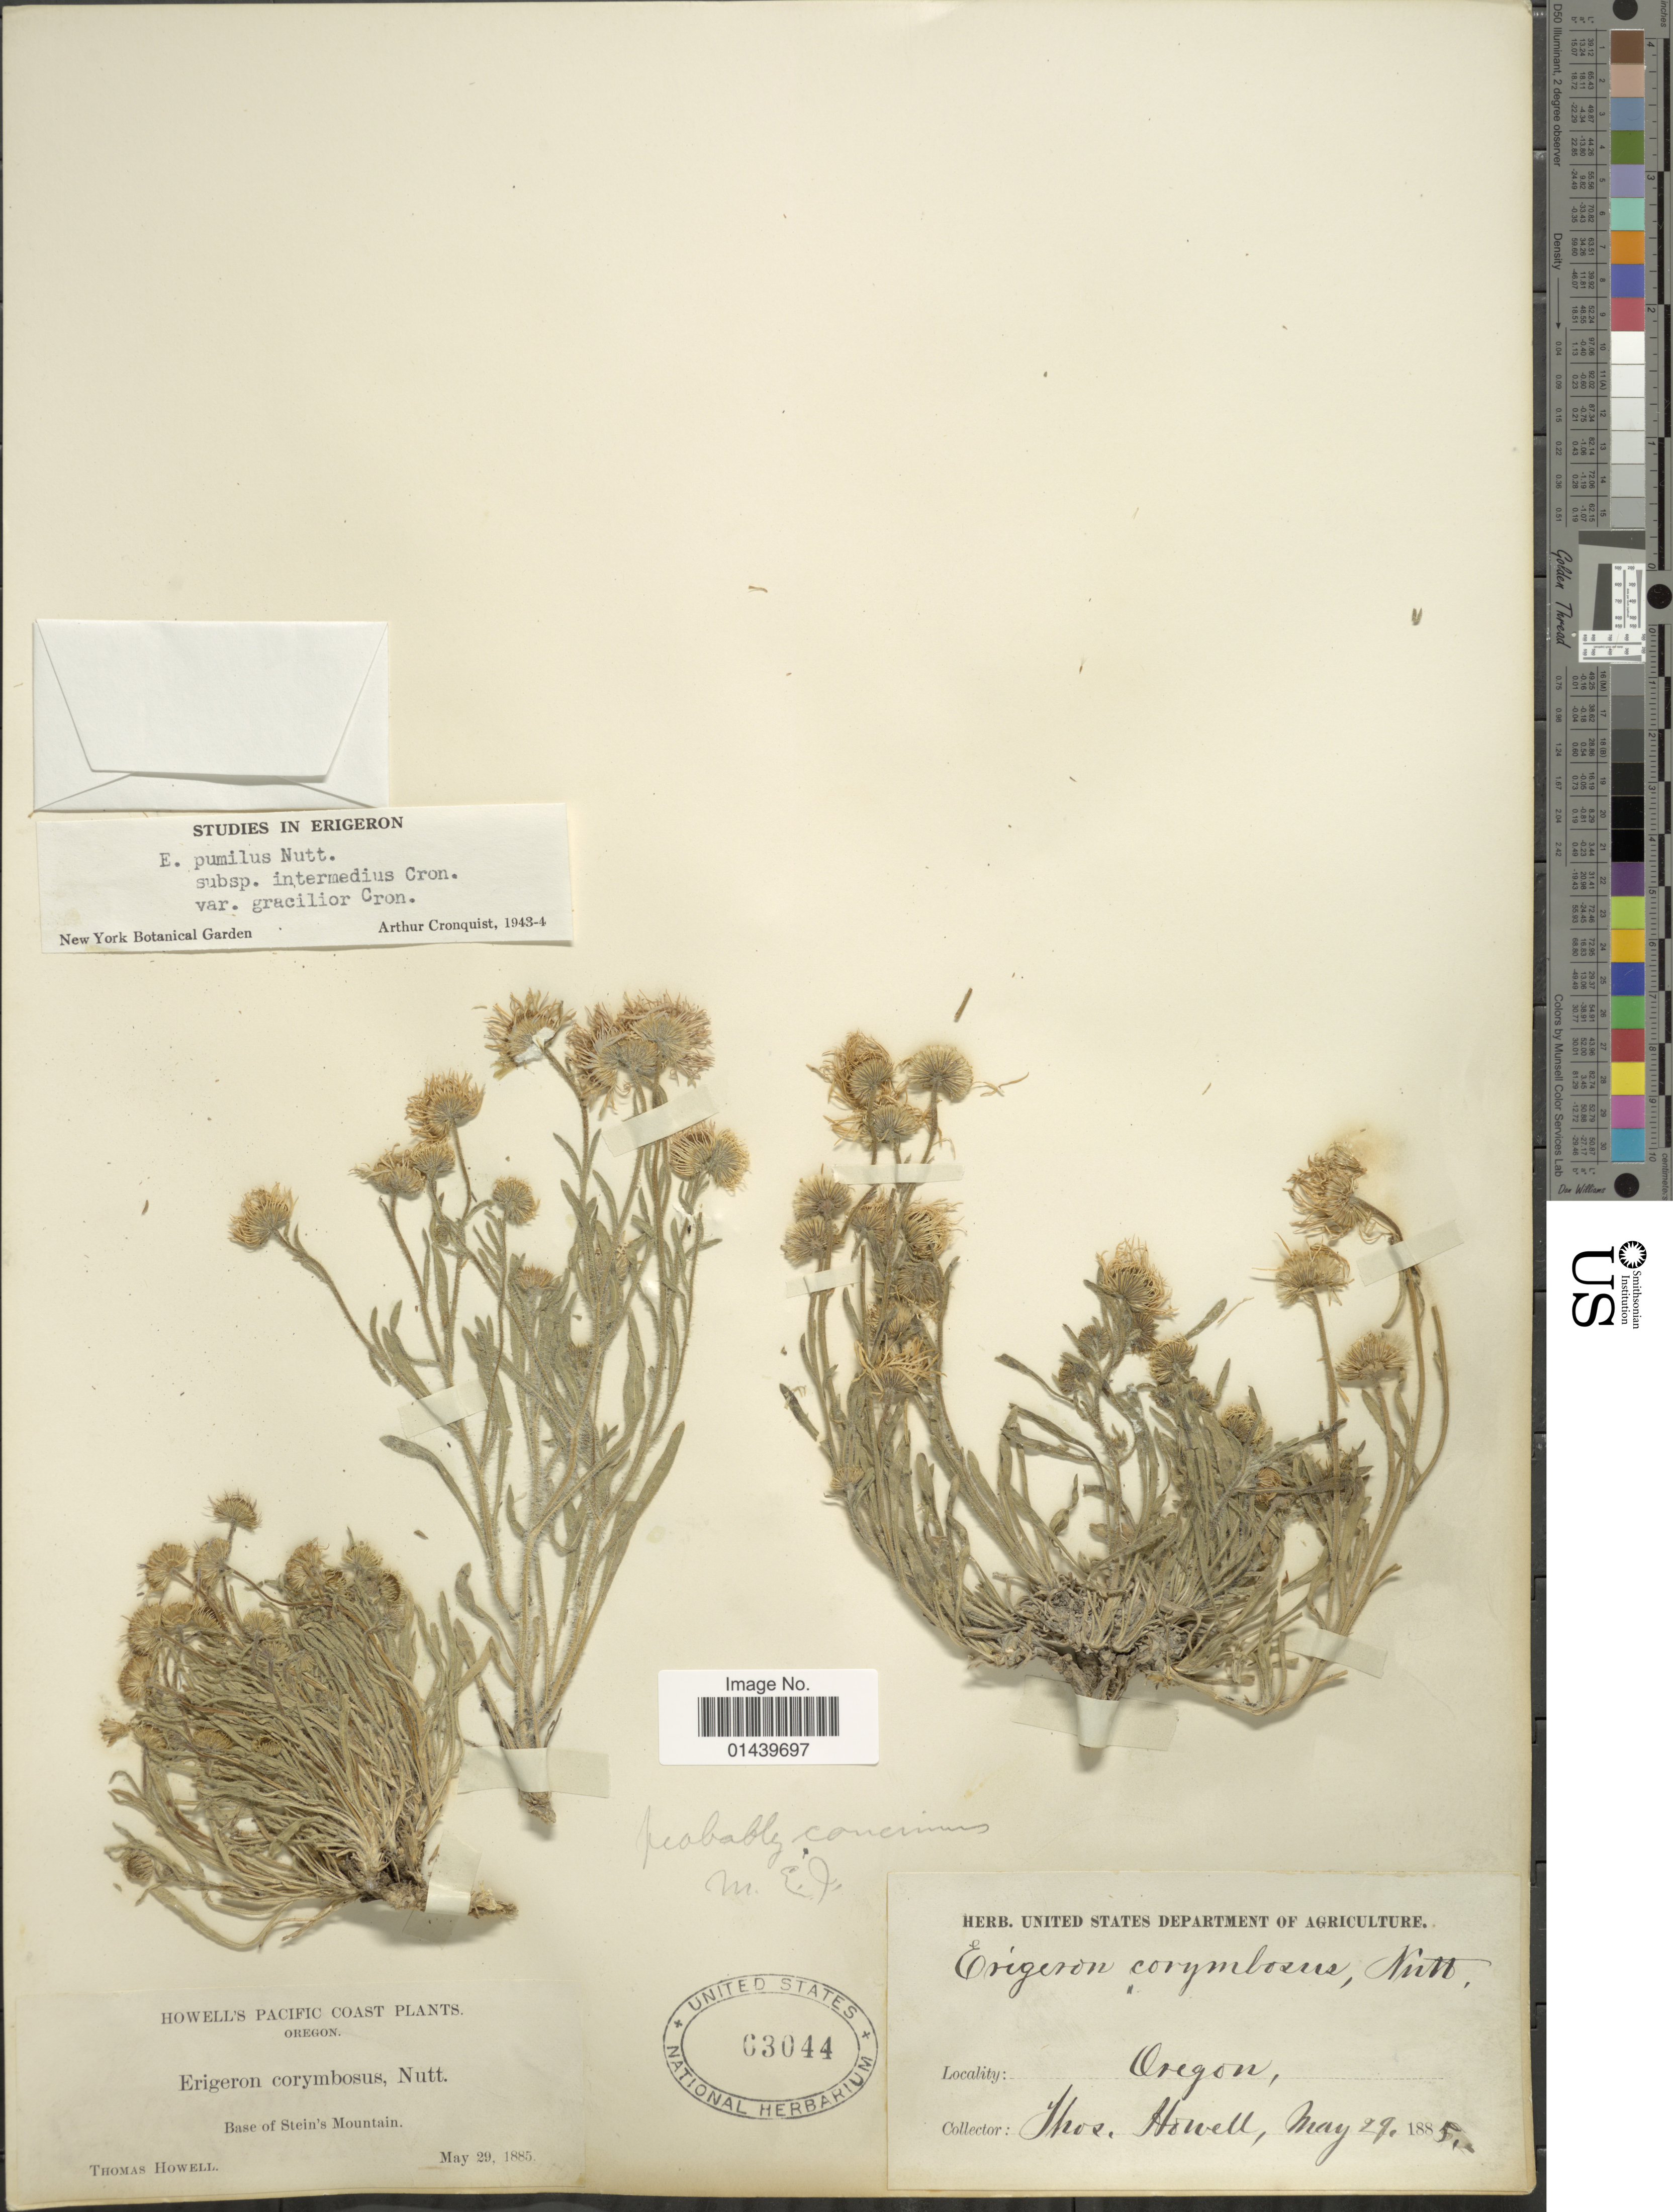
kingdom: Plantae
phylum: Tracheophyta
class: Magnoliopsida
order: Asterales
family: Asteraceae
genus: Erigeron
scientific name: Erigeron pumilus var. gracilior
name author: Cronq.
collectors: T. Howell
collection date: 1885-05-29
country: United States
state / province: Oregon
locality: Howell's Pacific Coast. Base of Stein's Mountain.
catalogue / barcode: US 63044